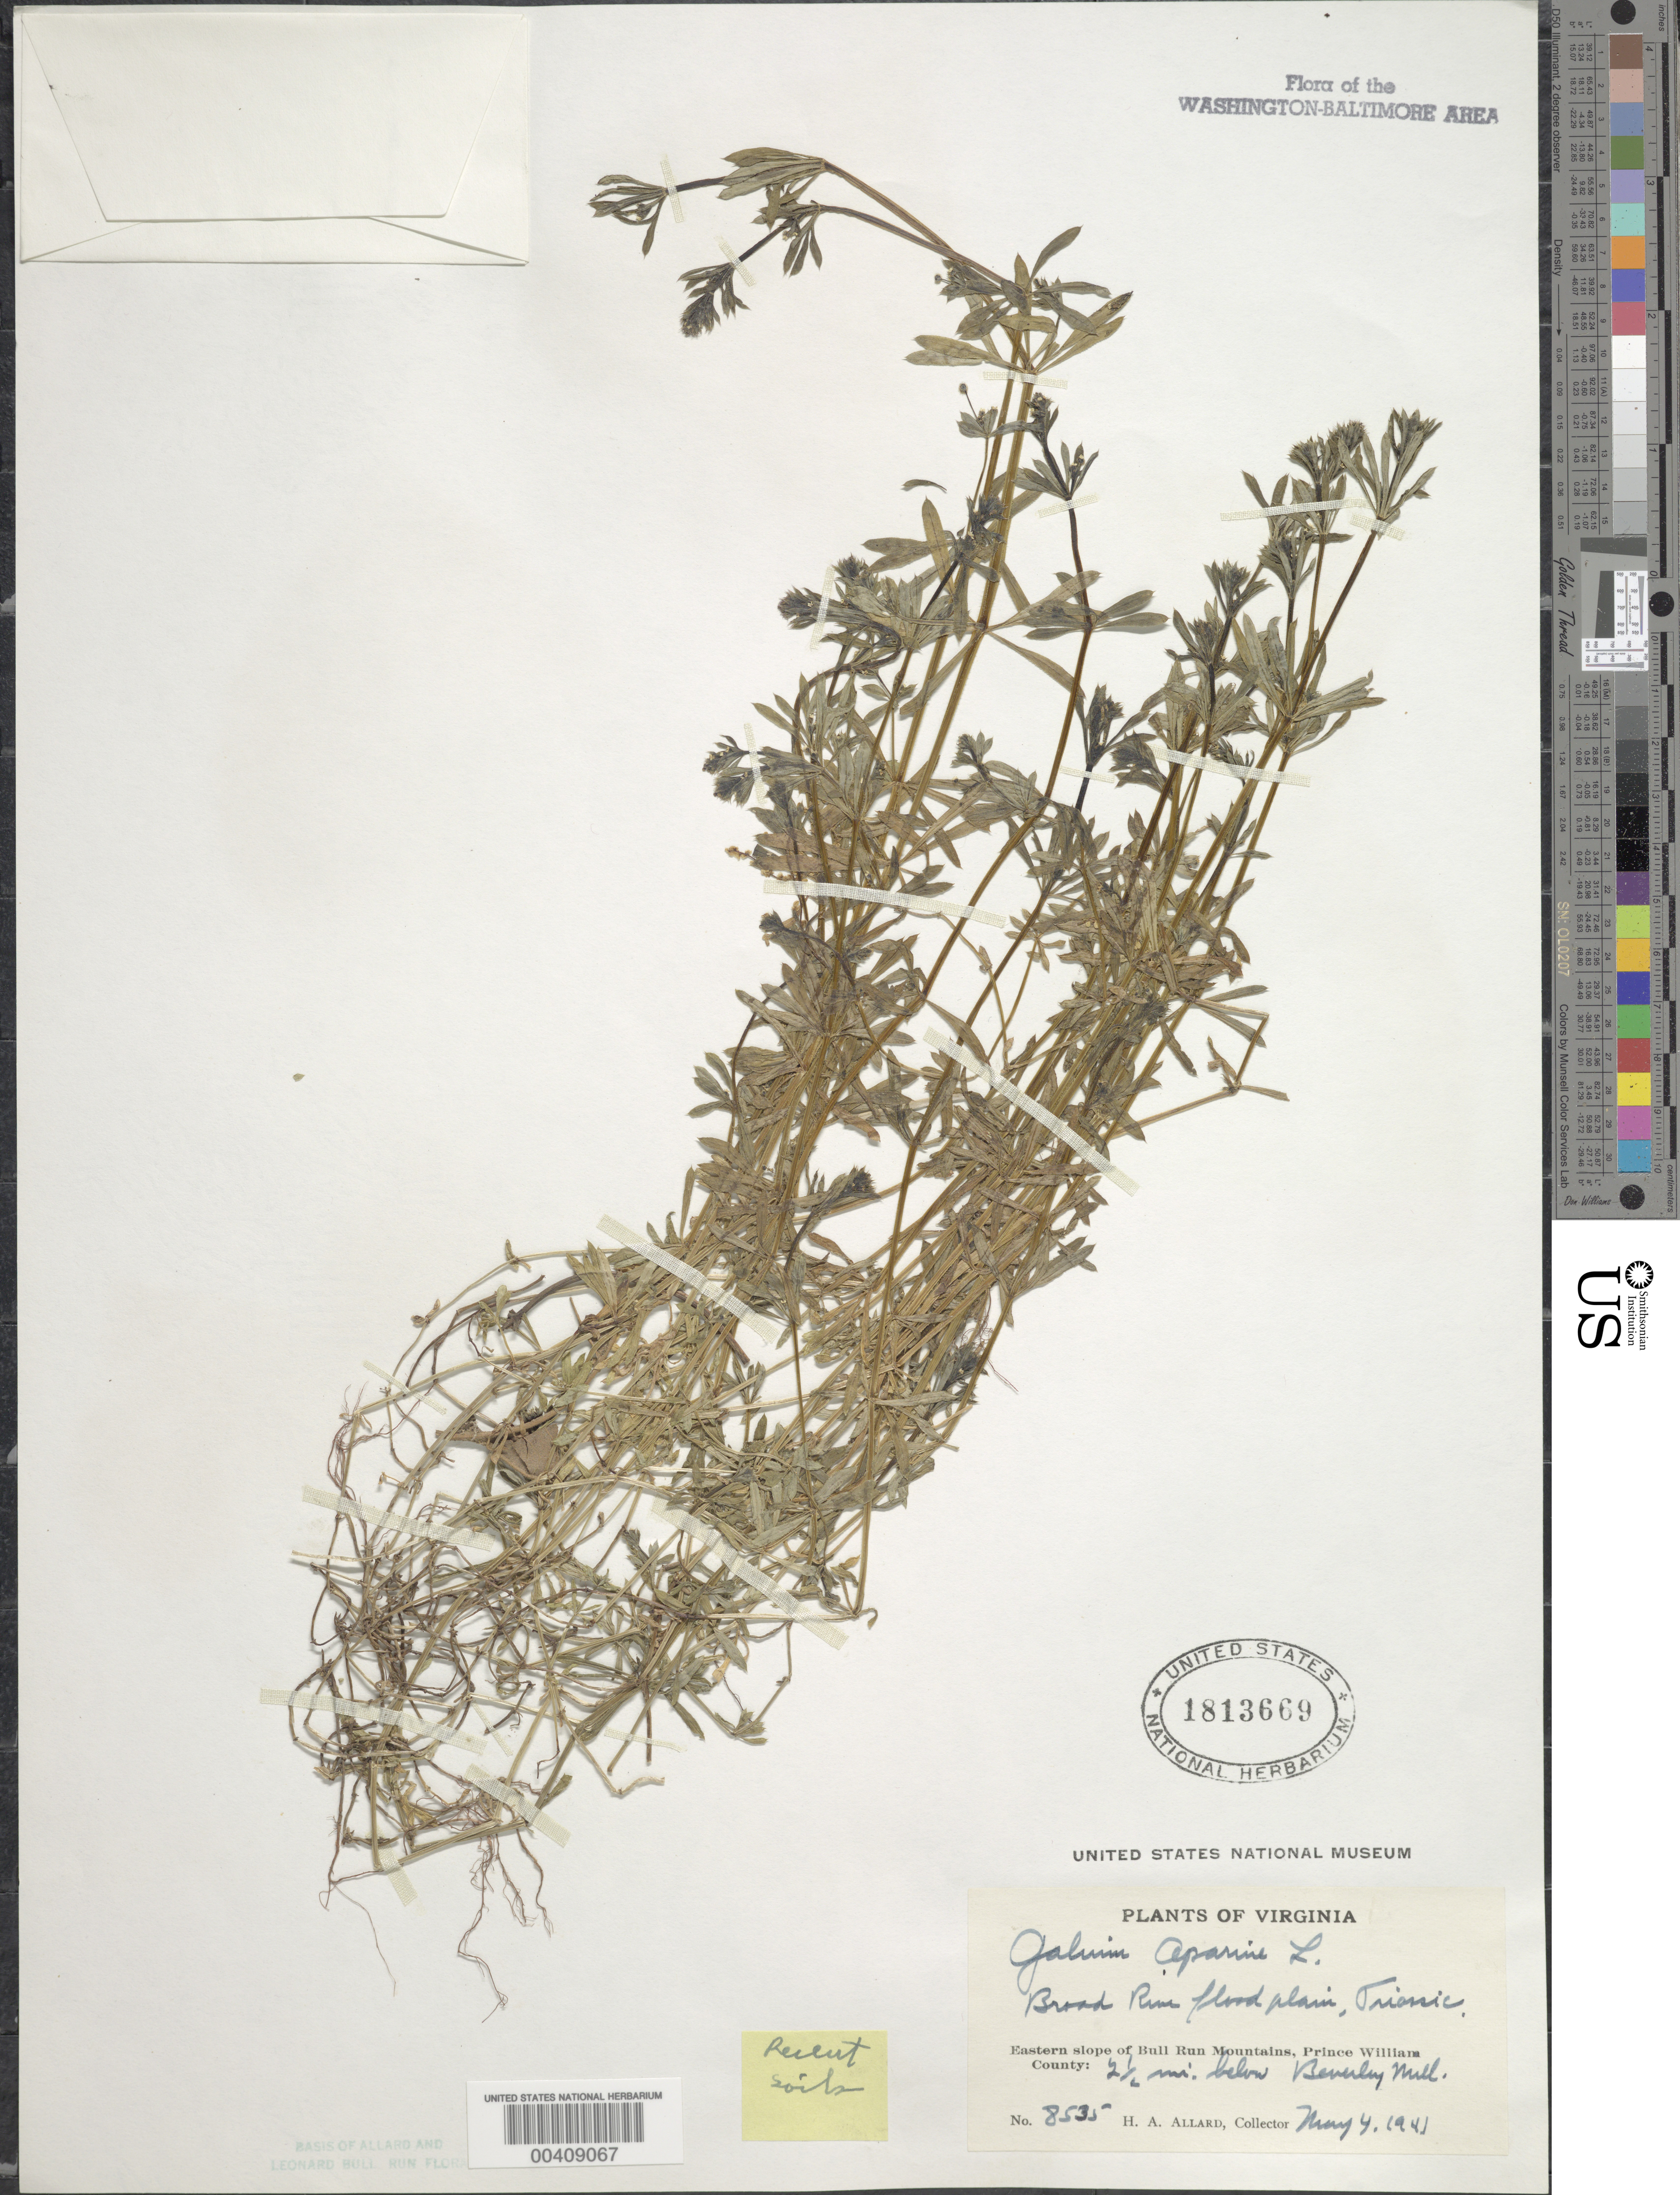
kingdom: Plantae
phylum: Tracheophyta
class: Magnoliopsida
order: Gentianales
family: Rubiaceae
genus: Galium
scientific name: Galium aparine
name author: L.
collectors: H. A. Allard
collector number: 8535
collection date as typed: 04 May 1941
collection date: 1941-05-04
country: United States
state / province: Virginia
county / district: Prince William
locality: Beverley Mill, east slope of Bull Run Mts.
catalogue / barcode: US 1813669